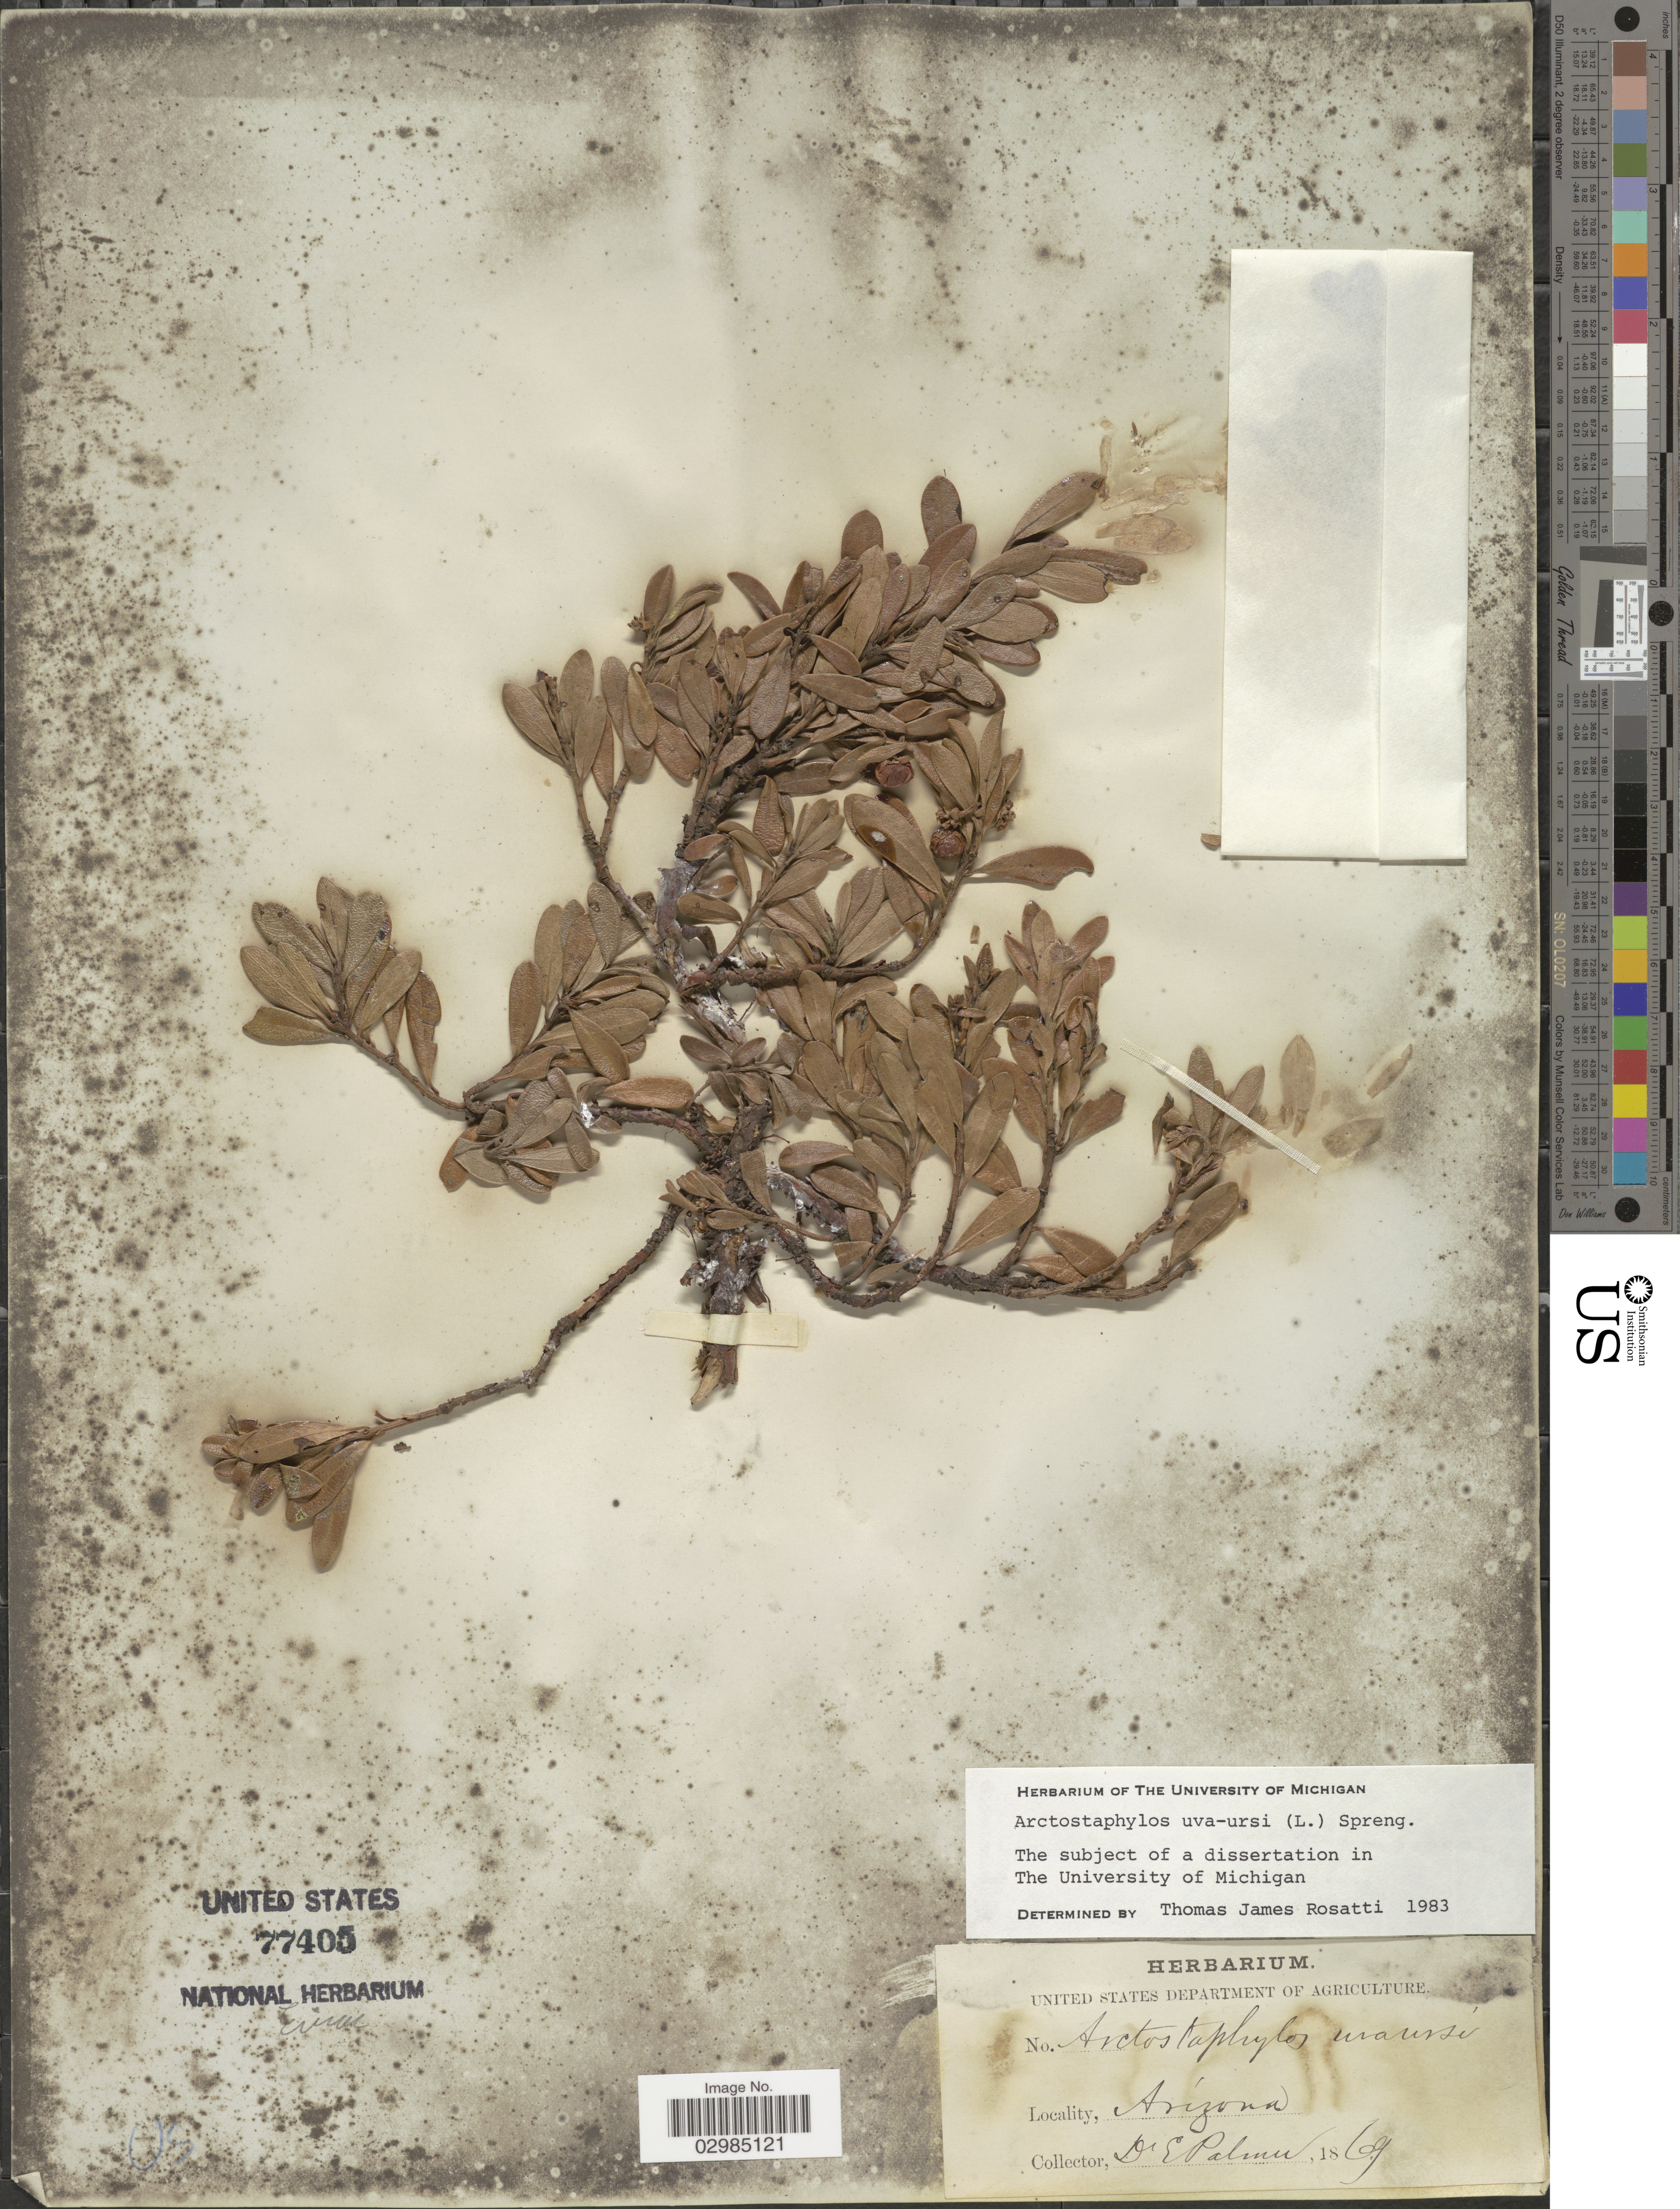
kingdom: Plantae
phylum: Tracheophyta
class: Magnoliopsida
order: Ericales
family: Ericaceae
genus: Arctostaphylos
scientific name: Arctostaphylos uva-ursi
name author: (L.) Spreng.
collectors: E. Palmer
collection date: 1869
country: United States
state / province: Arizona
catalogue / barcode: US 77405